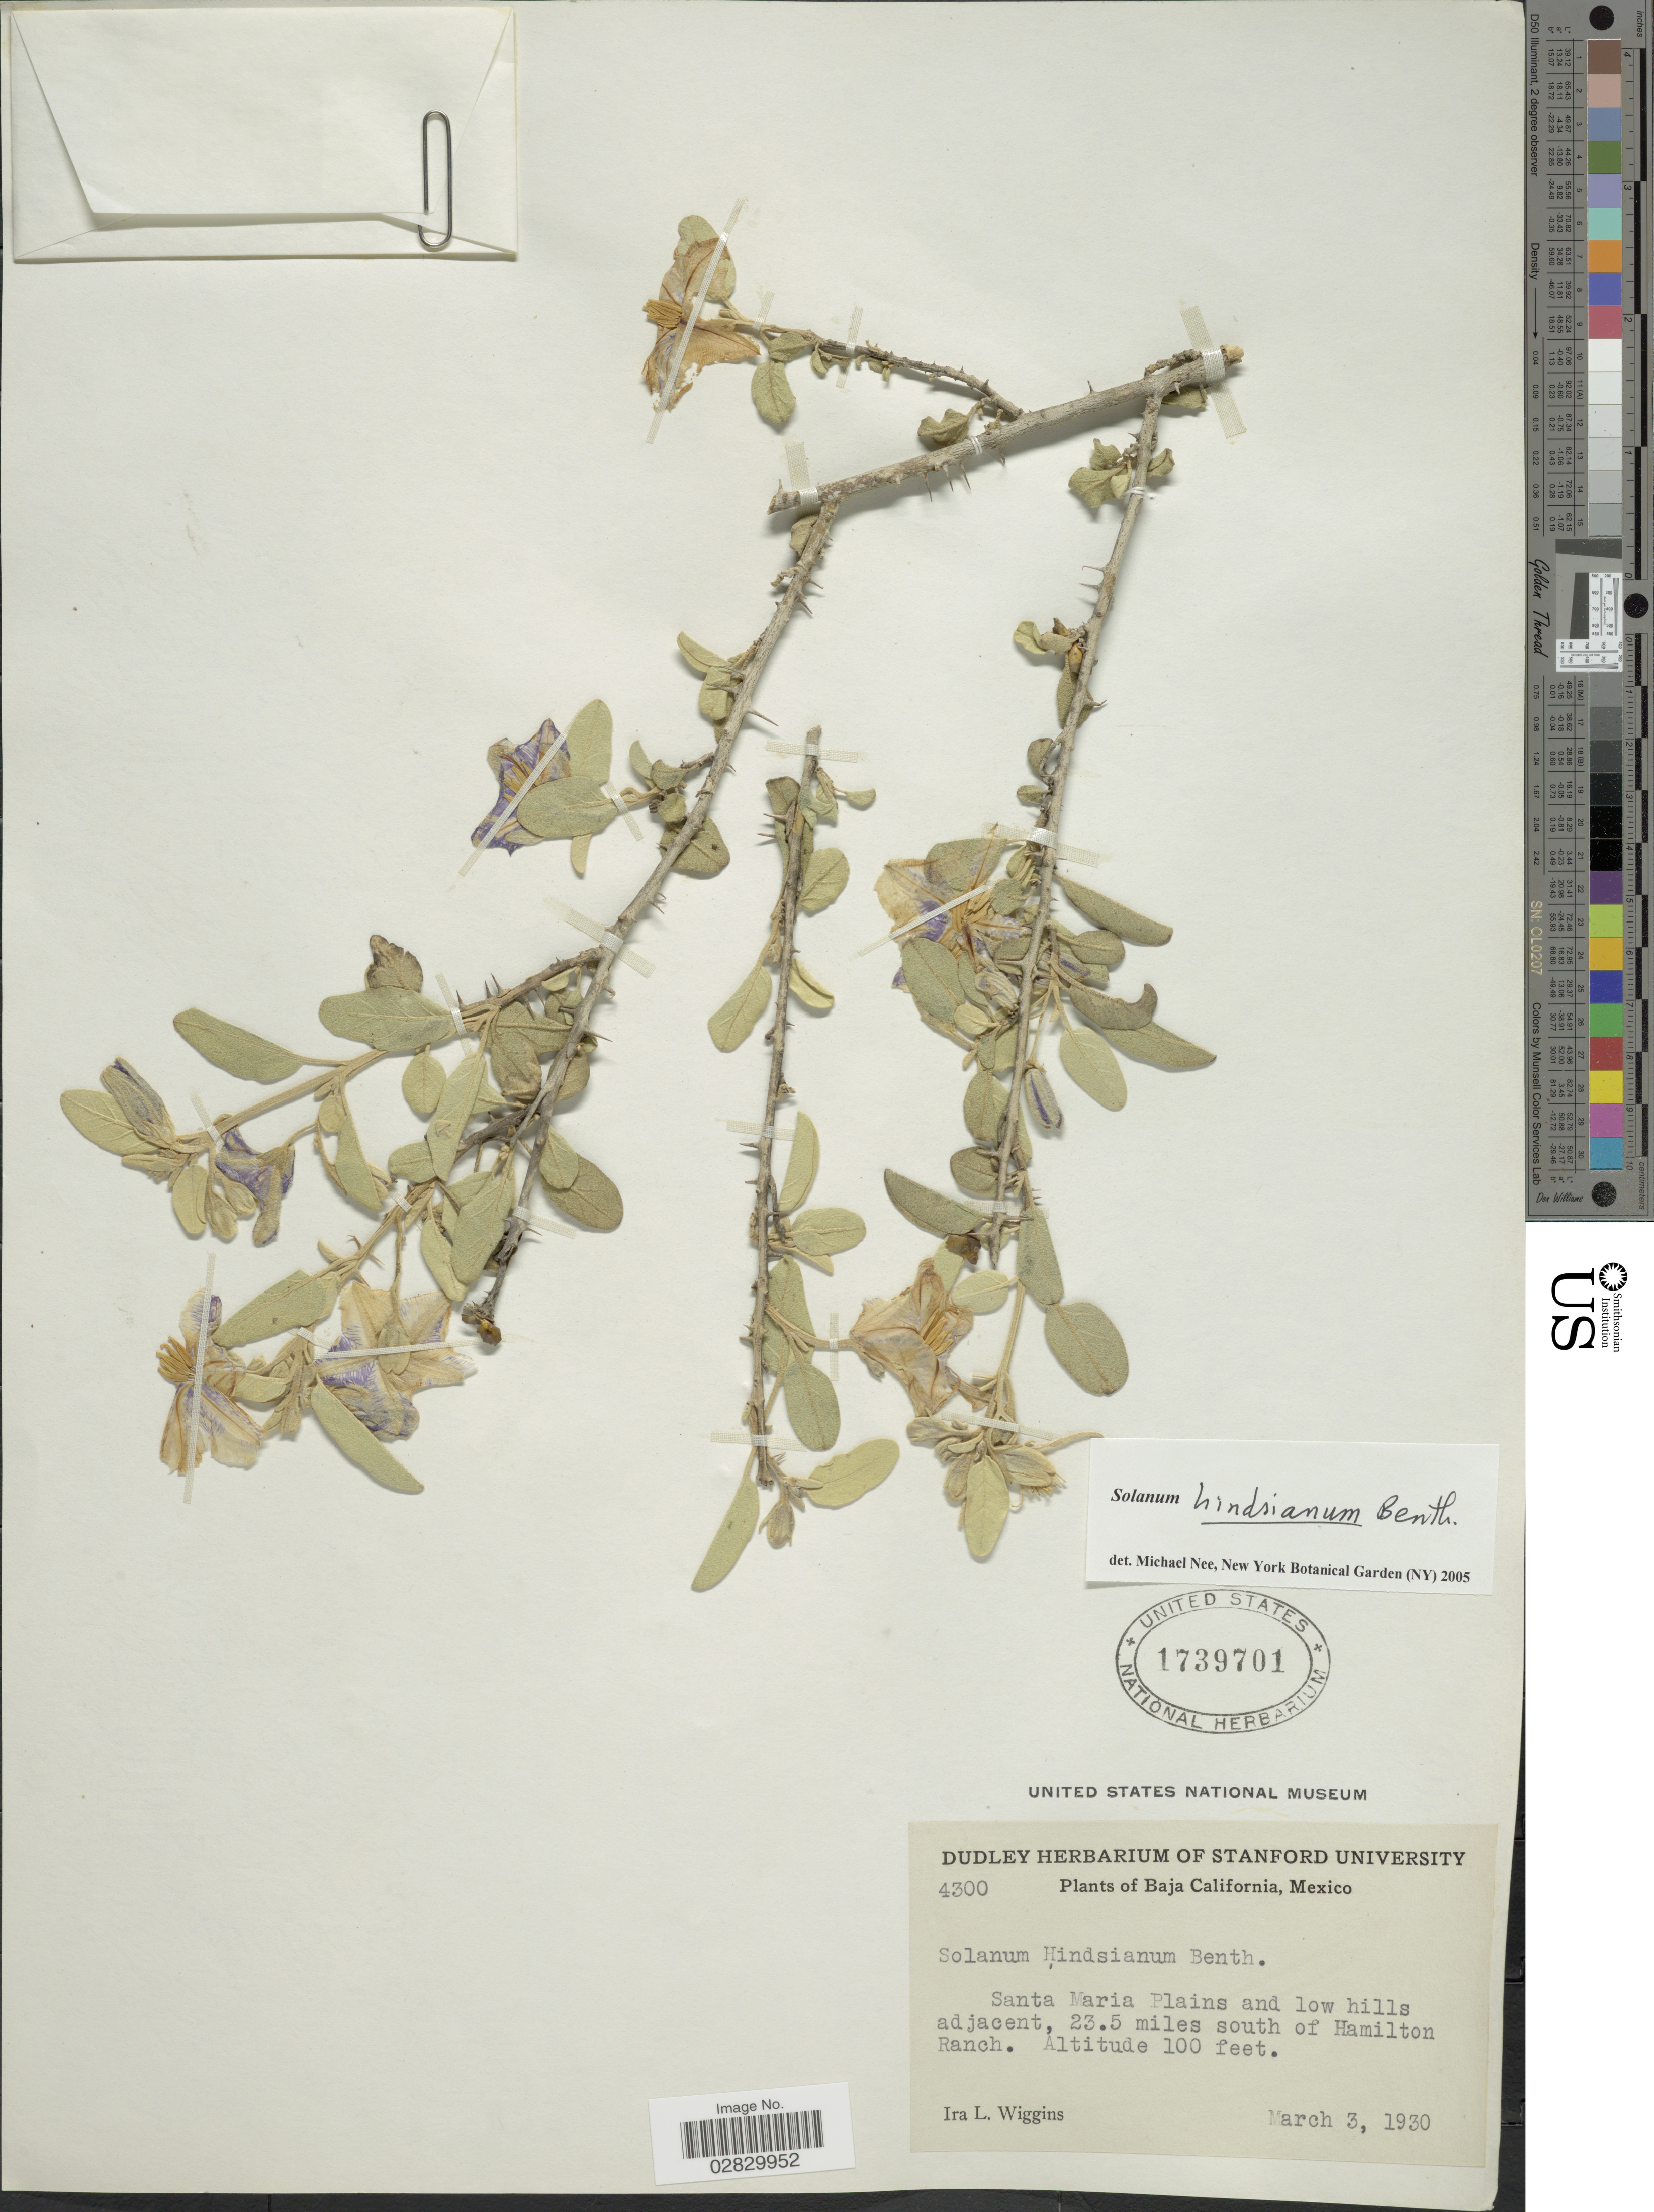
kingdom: Plantae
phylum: Tracheophyta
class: Magnoliopsida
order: Solanales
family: Solanaceae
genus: Solanum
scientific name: Solanum hindsianum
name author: Benth.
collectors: I. L. Wiggins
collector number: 4300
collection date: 1930-03-03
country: Mexico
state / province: Baja California Norte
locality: Santa Maria Plains and low hills adjacent, 23.5 miles south of Hamilton Ranch.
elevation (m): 30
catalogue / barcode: US 1739701